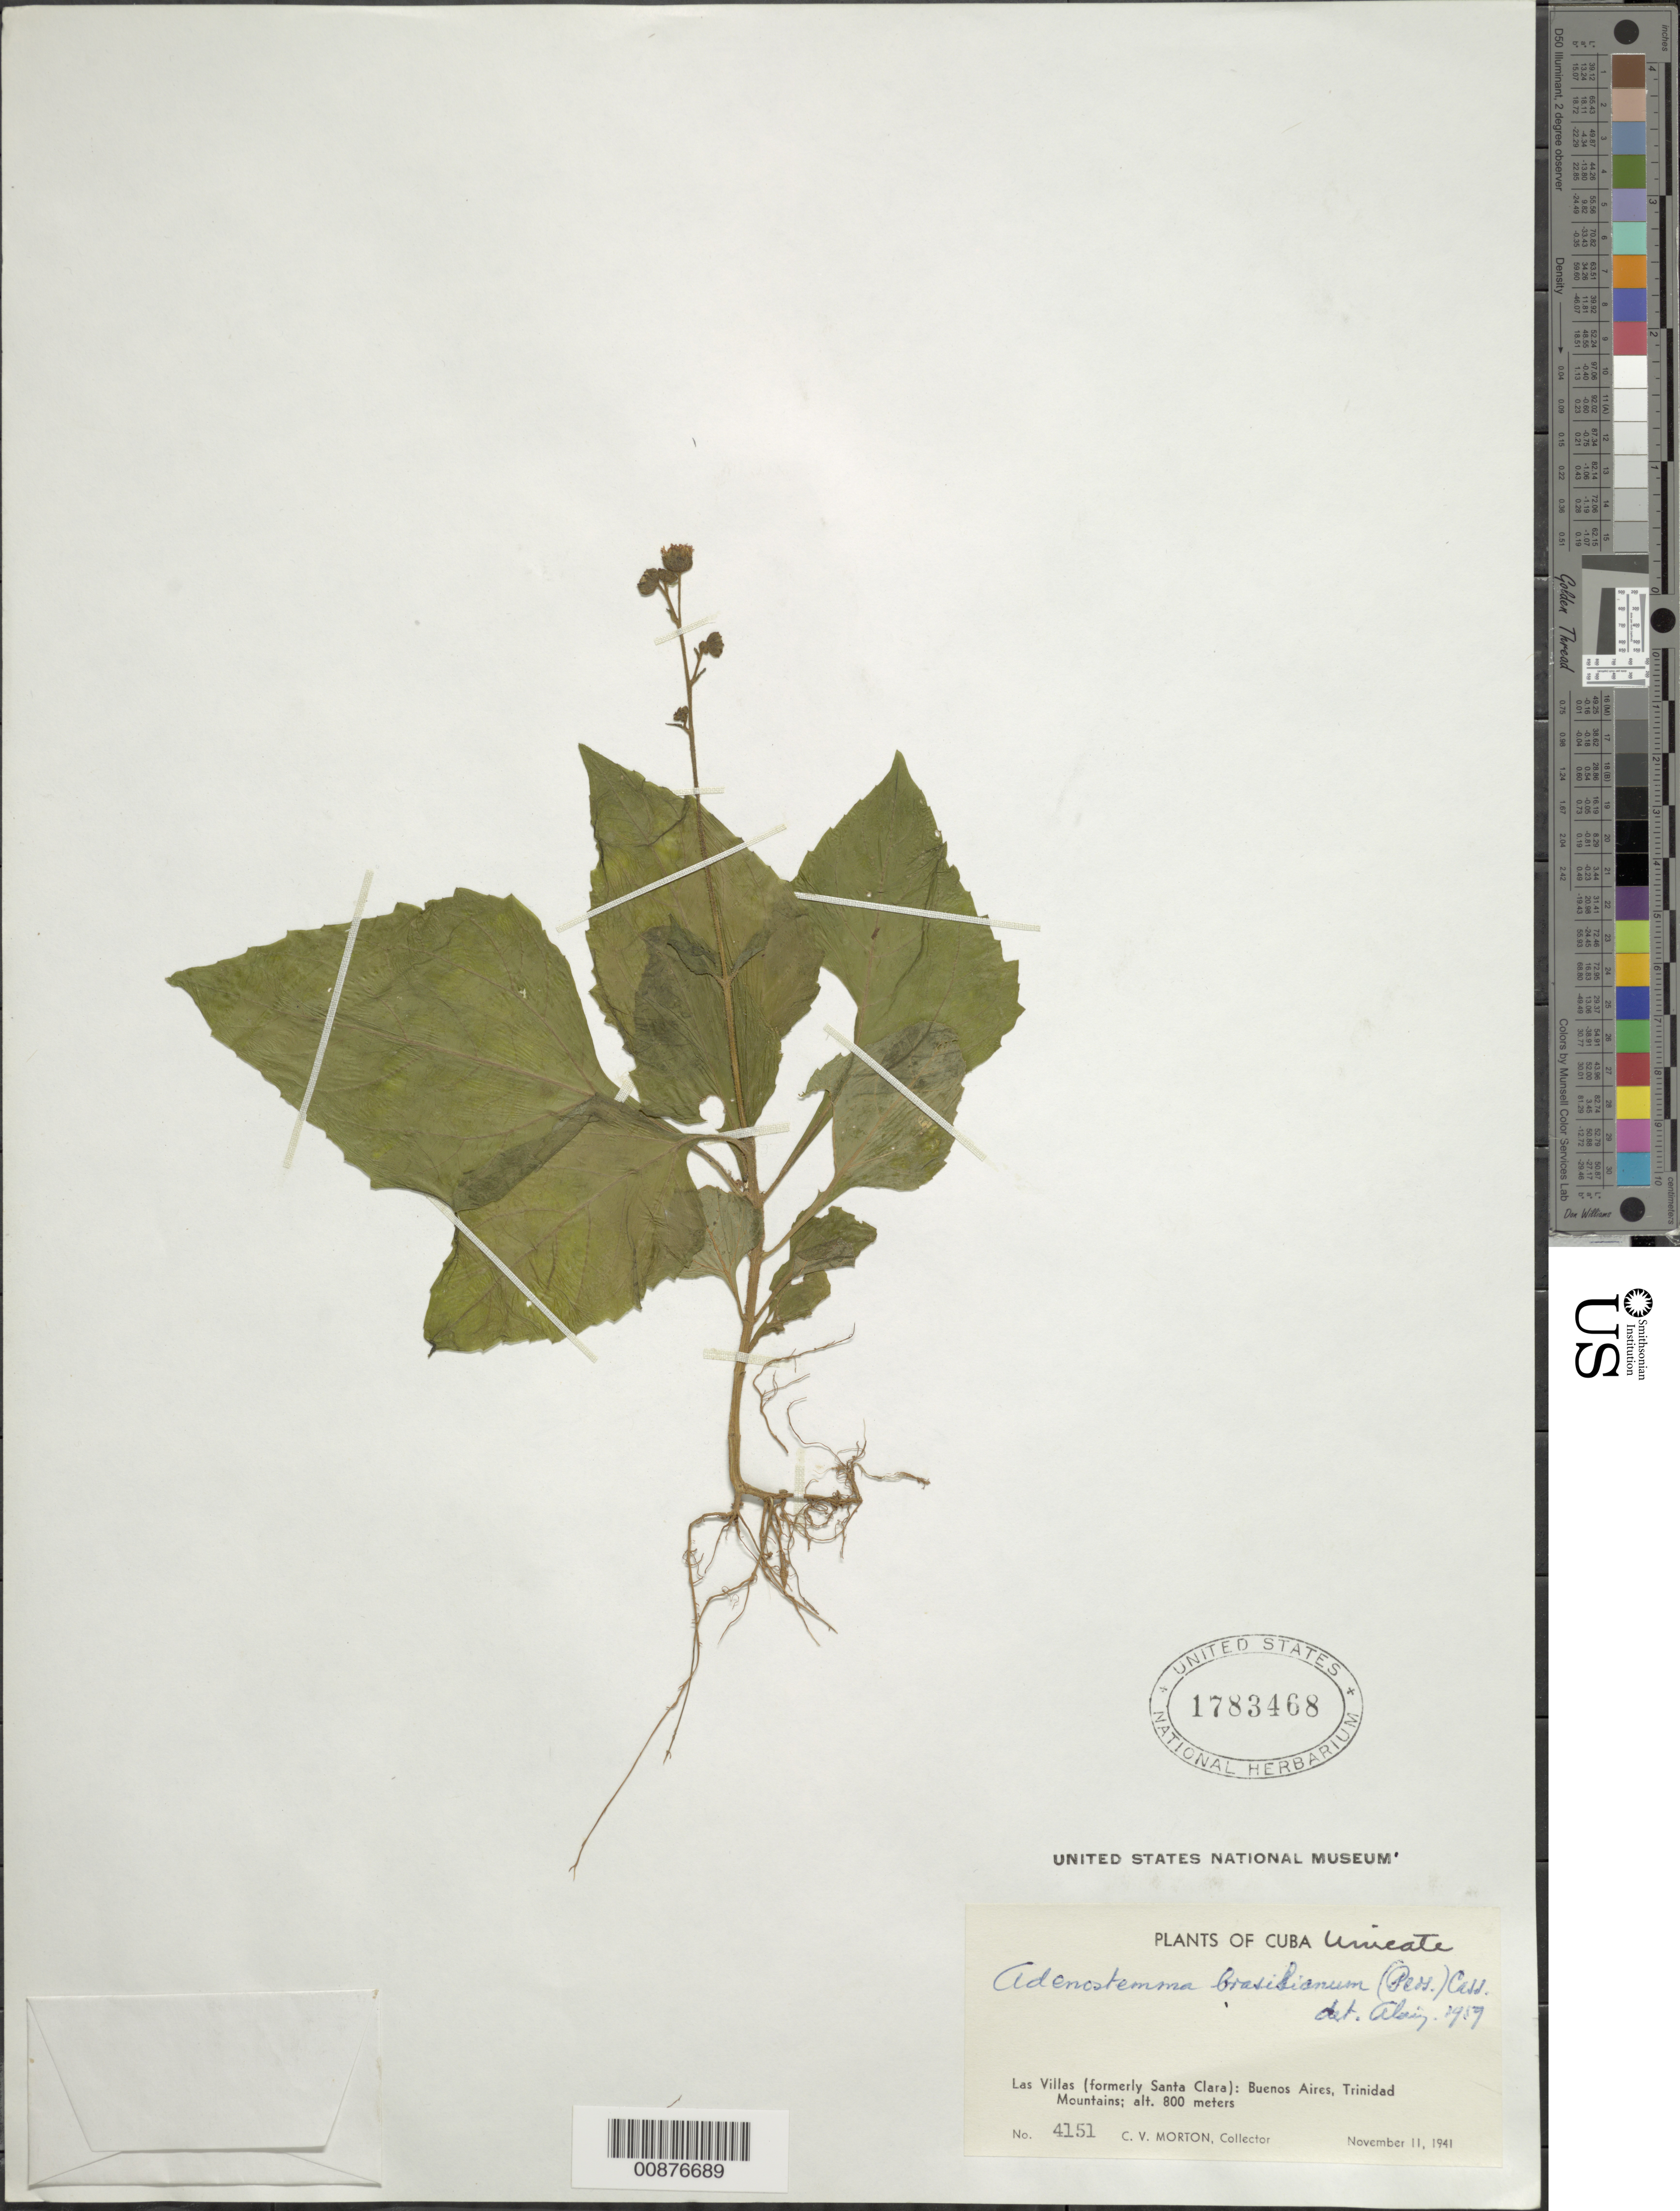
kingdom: Plantae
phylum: Tracheophyta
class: Magnoliopsida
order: Asterales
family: Asteraceae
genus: Adenostemma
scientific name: Adenostemma brasilianum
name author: (Pers.) Cass.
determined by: Liogier, Alain H.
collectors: C. V. Morton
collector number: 4151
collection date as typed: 11 Nov 1941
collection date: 1941-11-11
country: Cuba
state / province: Las Villas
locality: Buenos Aires, Trinidad Mountains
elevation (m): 800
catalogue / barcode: US 1783468